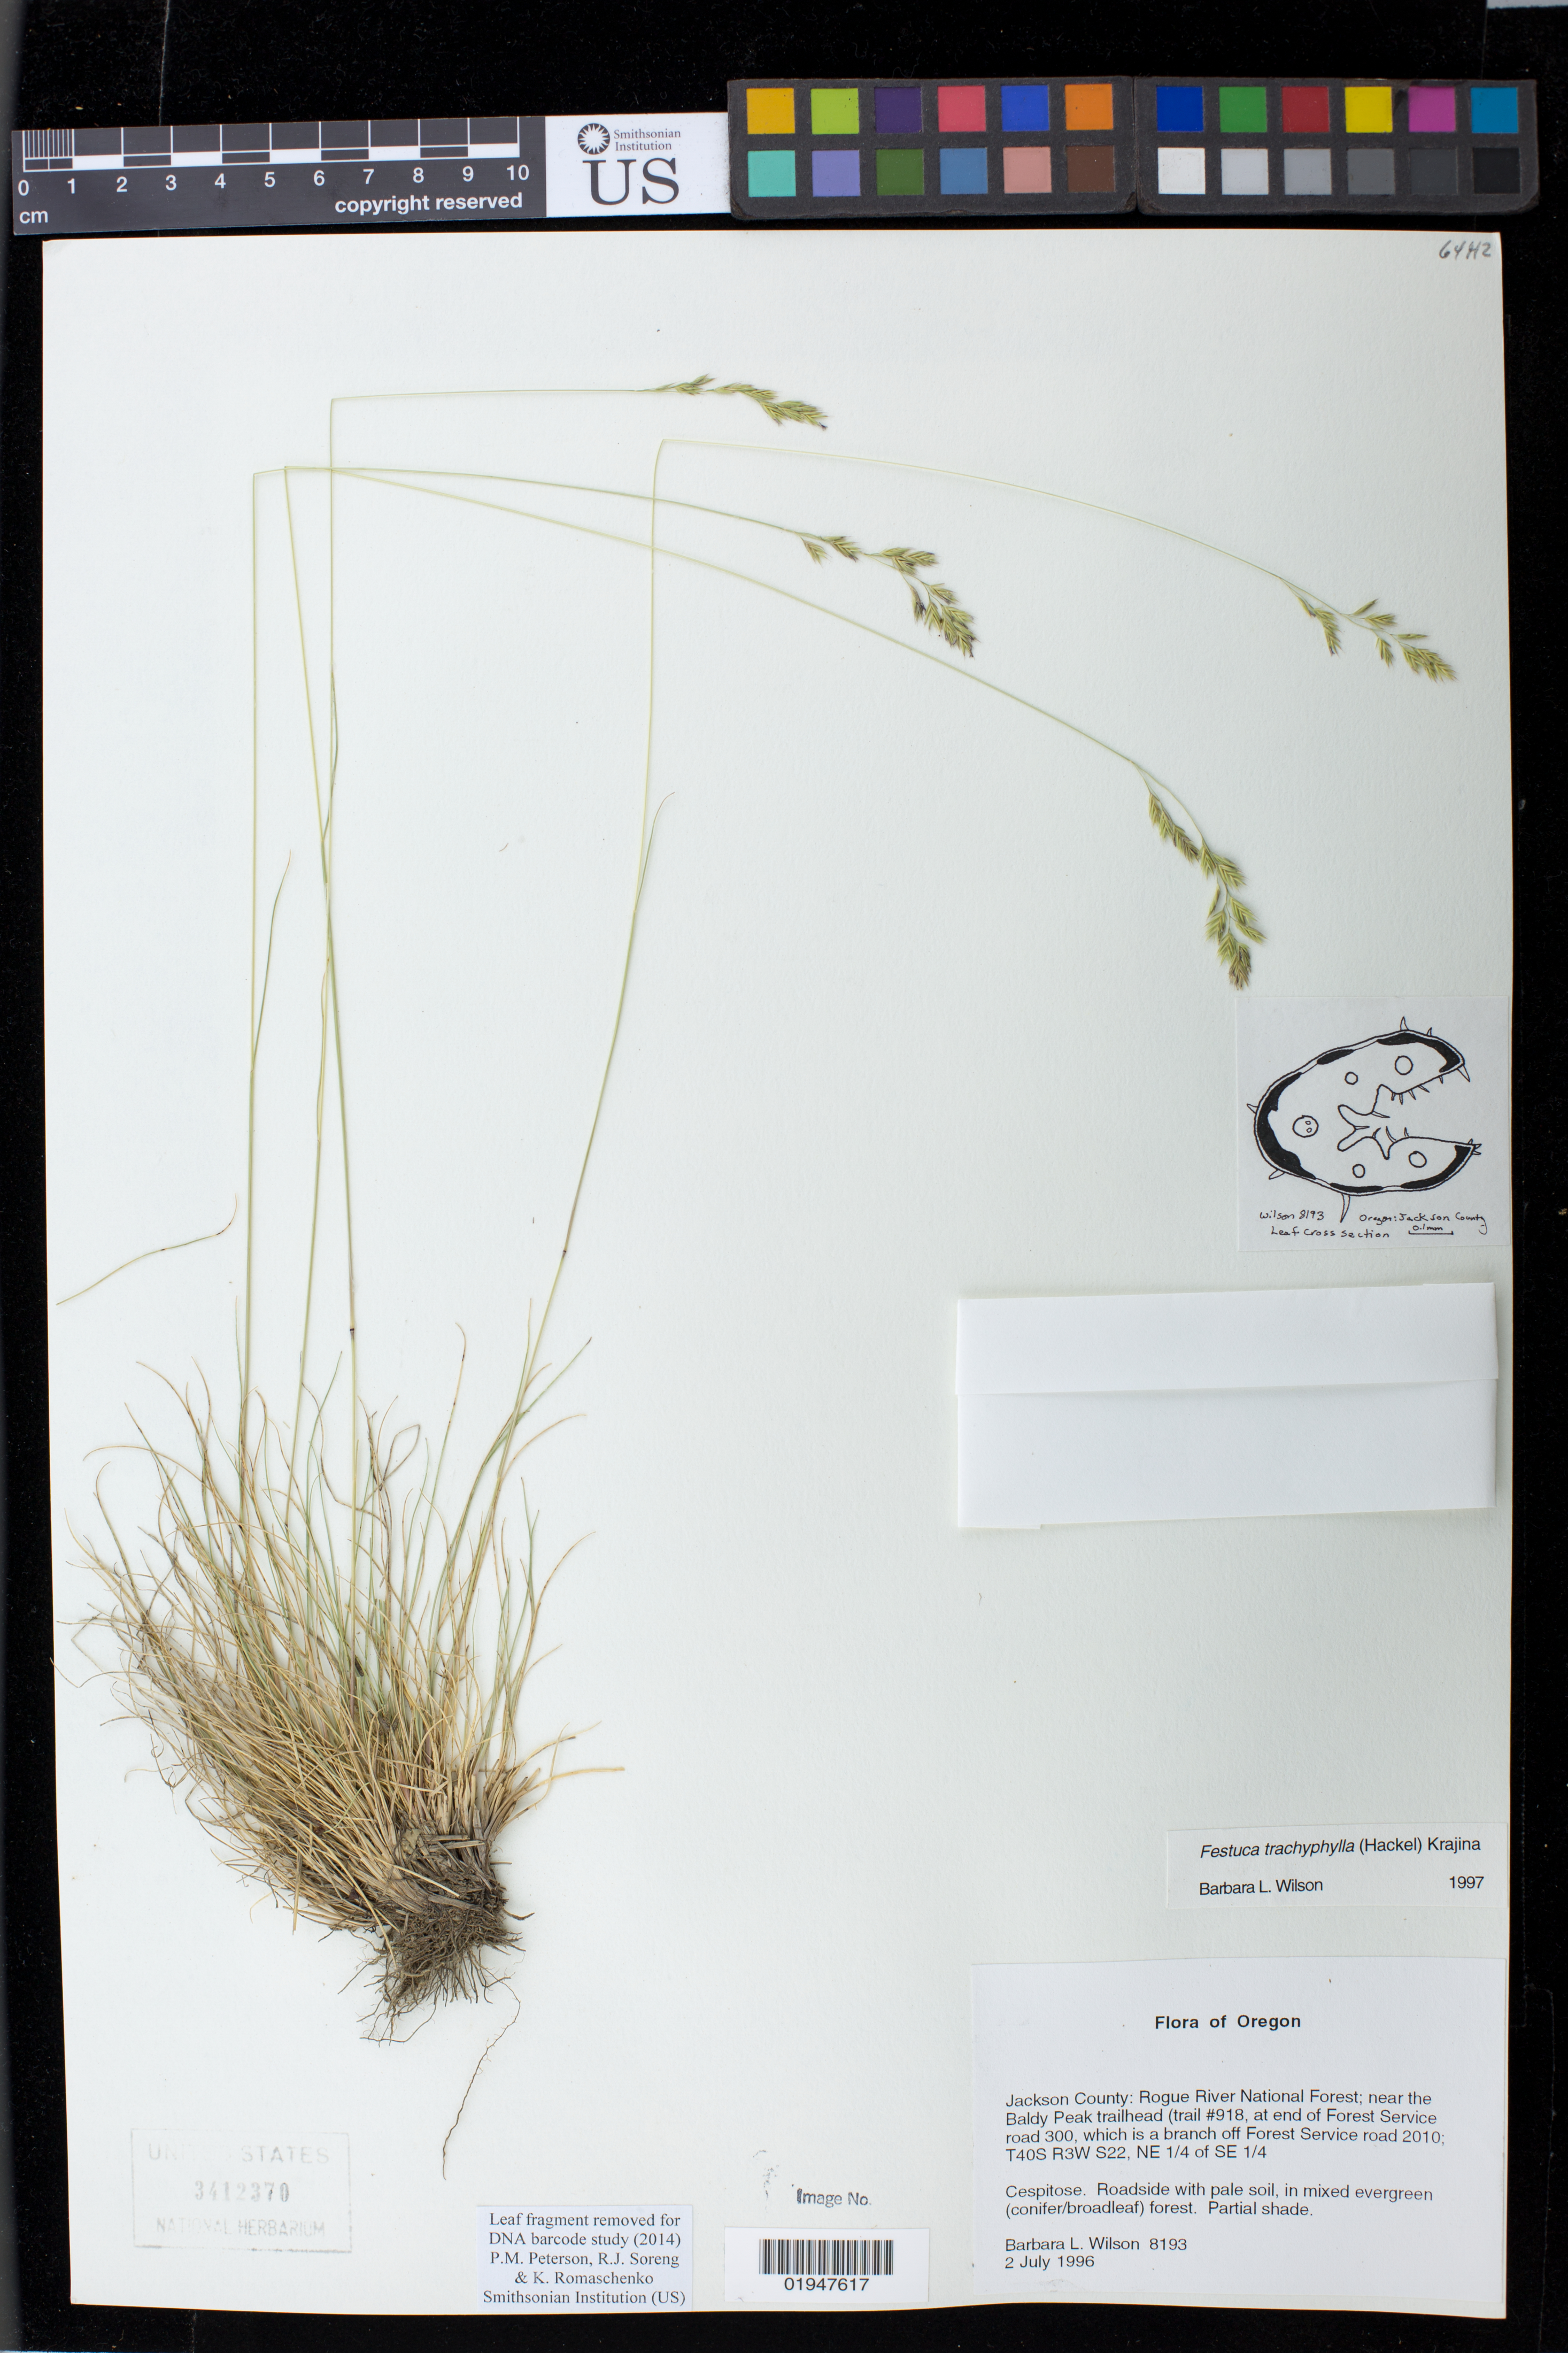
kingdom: Plantae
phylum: Tracheophyta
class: Liliopsida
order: Poales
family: Poaceae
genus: Festuca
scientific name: Festuca trachyphylla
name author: (Hack.) Krajina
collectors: B. L. Wilson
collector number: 8193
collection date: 1996-07-02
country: United States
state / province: Oregon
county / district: Jackson County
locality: Rogue River National Forest; near the Baldy Peak trailhead (trail #918 at end of Forest Service road 300, which is a branch off Forest Service road 2010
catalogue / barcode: US 3412370